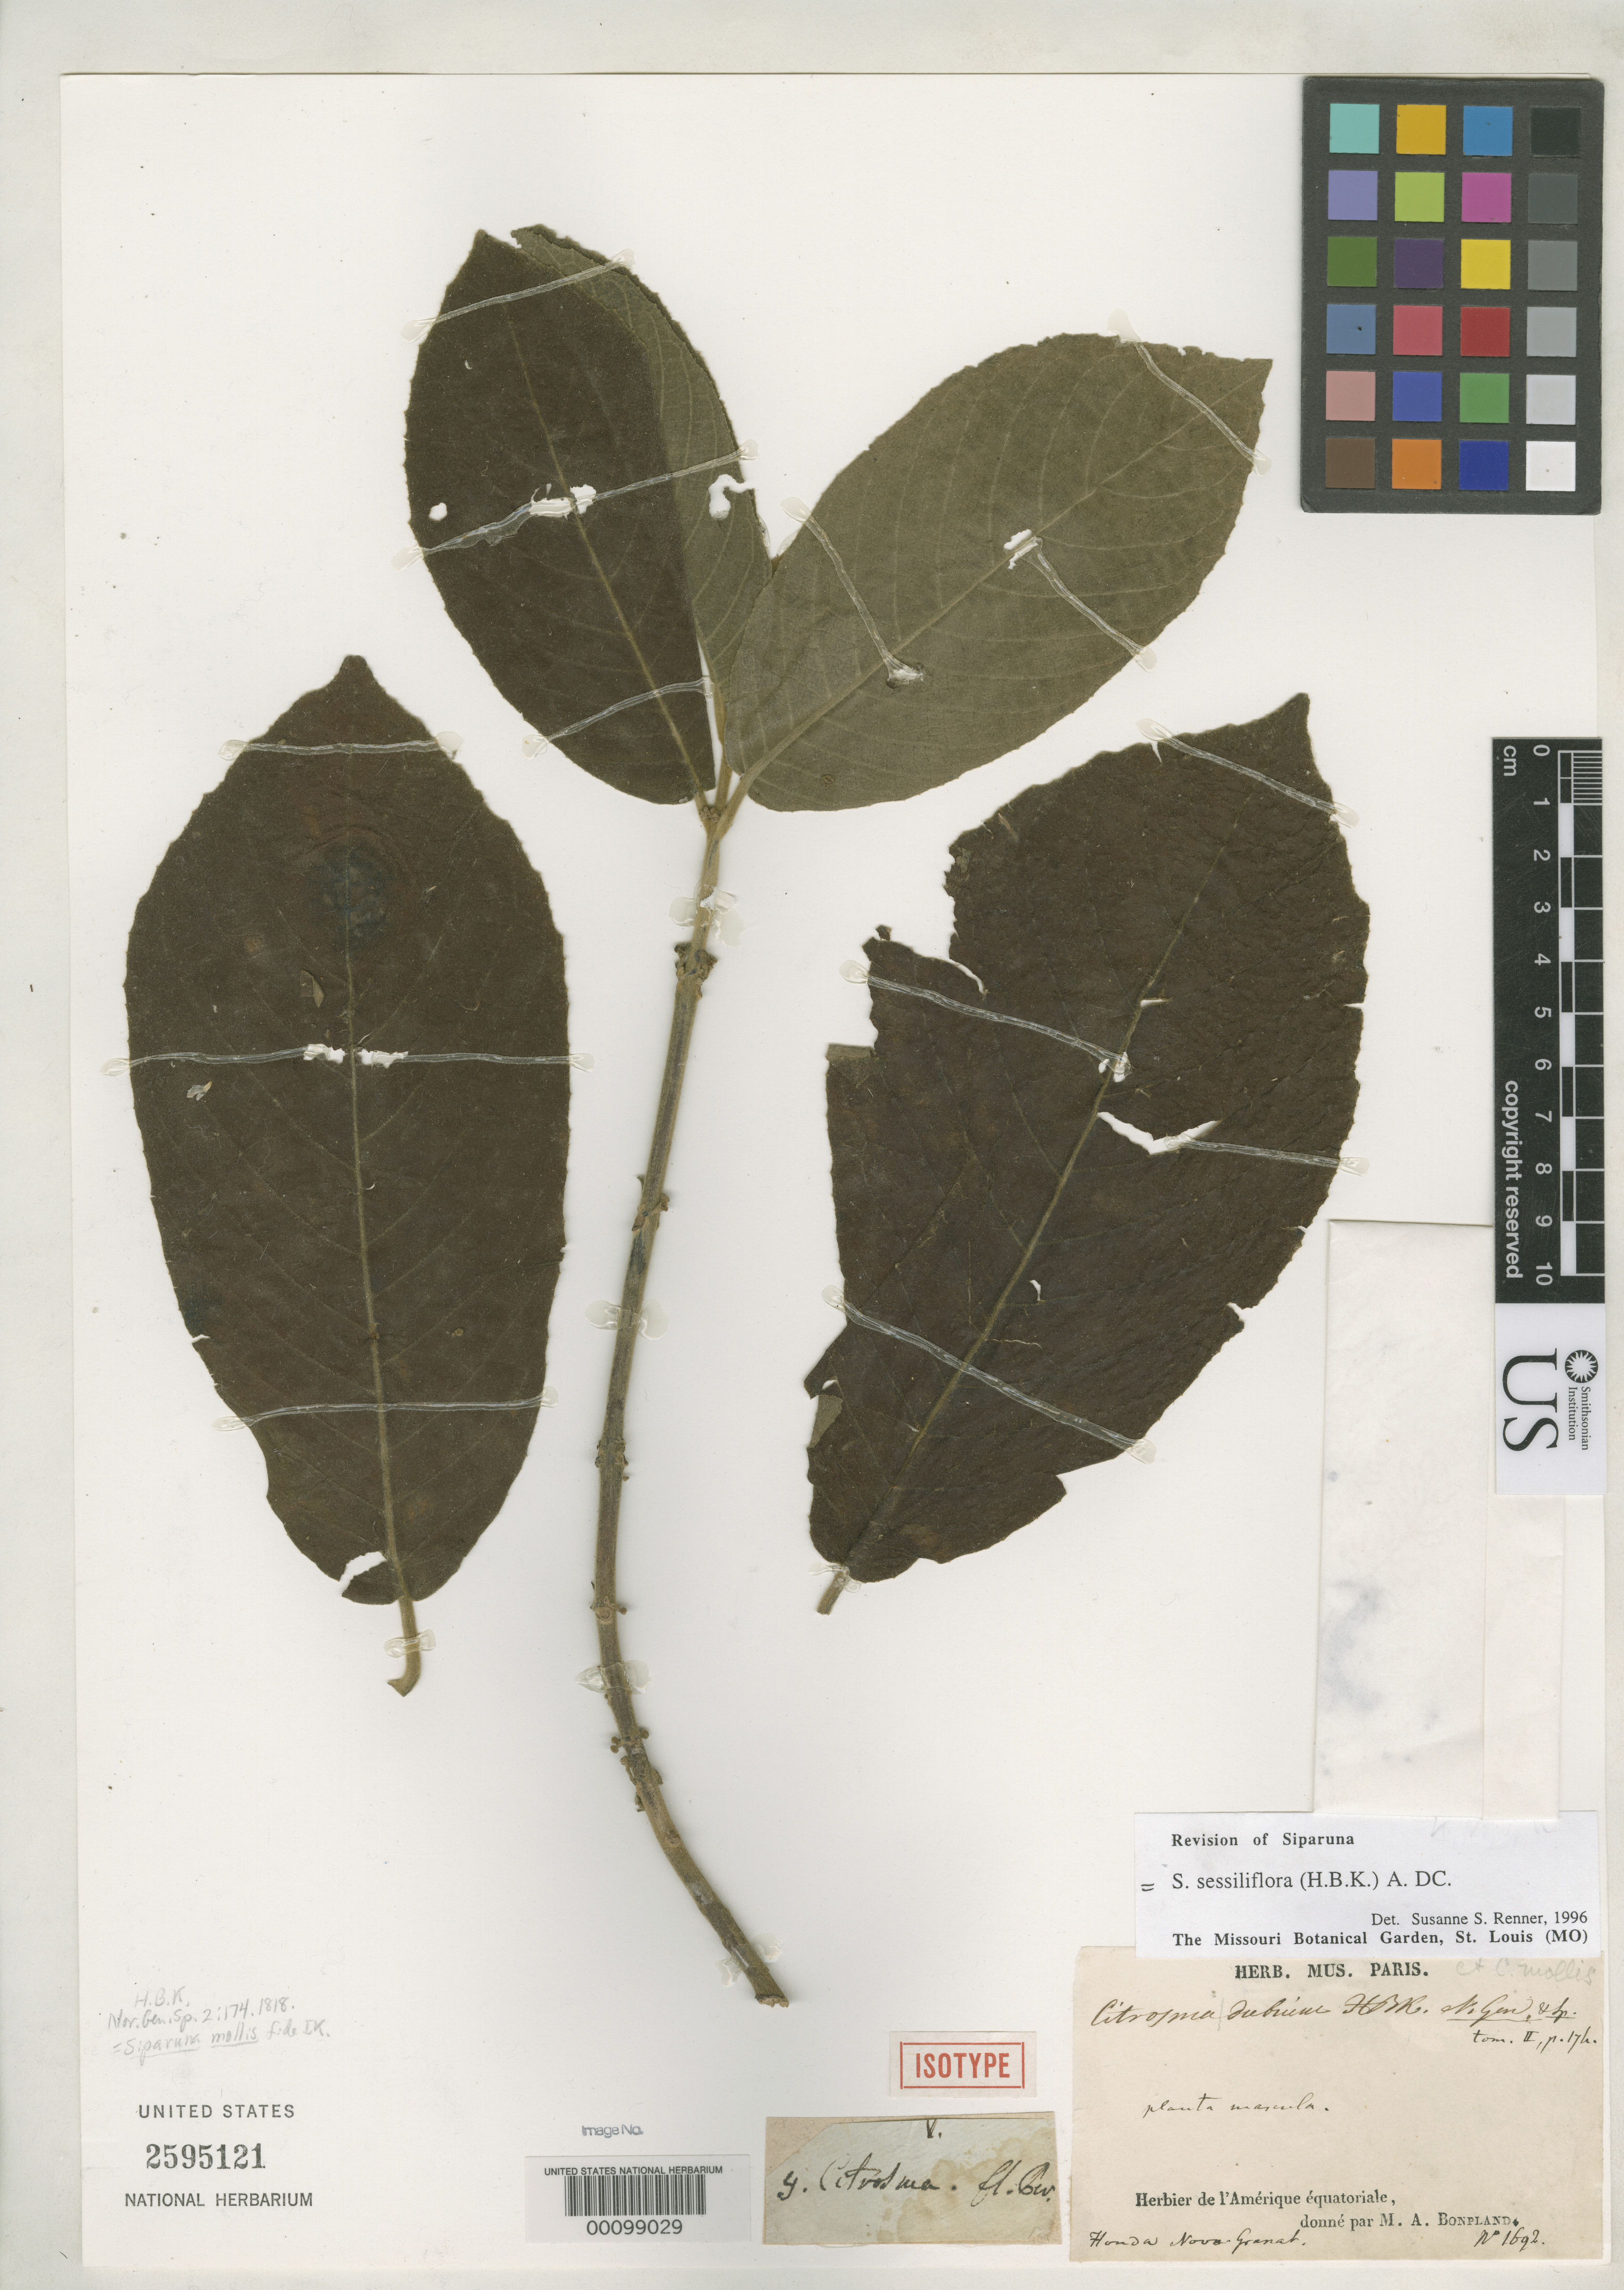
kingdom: Plantae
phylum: Tracheophyta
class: Magnoliopsida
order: Laurales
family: Siparunaceae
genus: Citrosma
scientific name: Citrosma dubium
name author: Kunth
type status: Isotype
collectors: A. J. A. Bonpland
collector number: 1692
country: Ecuador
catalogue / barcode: US 2595121